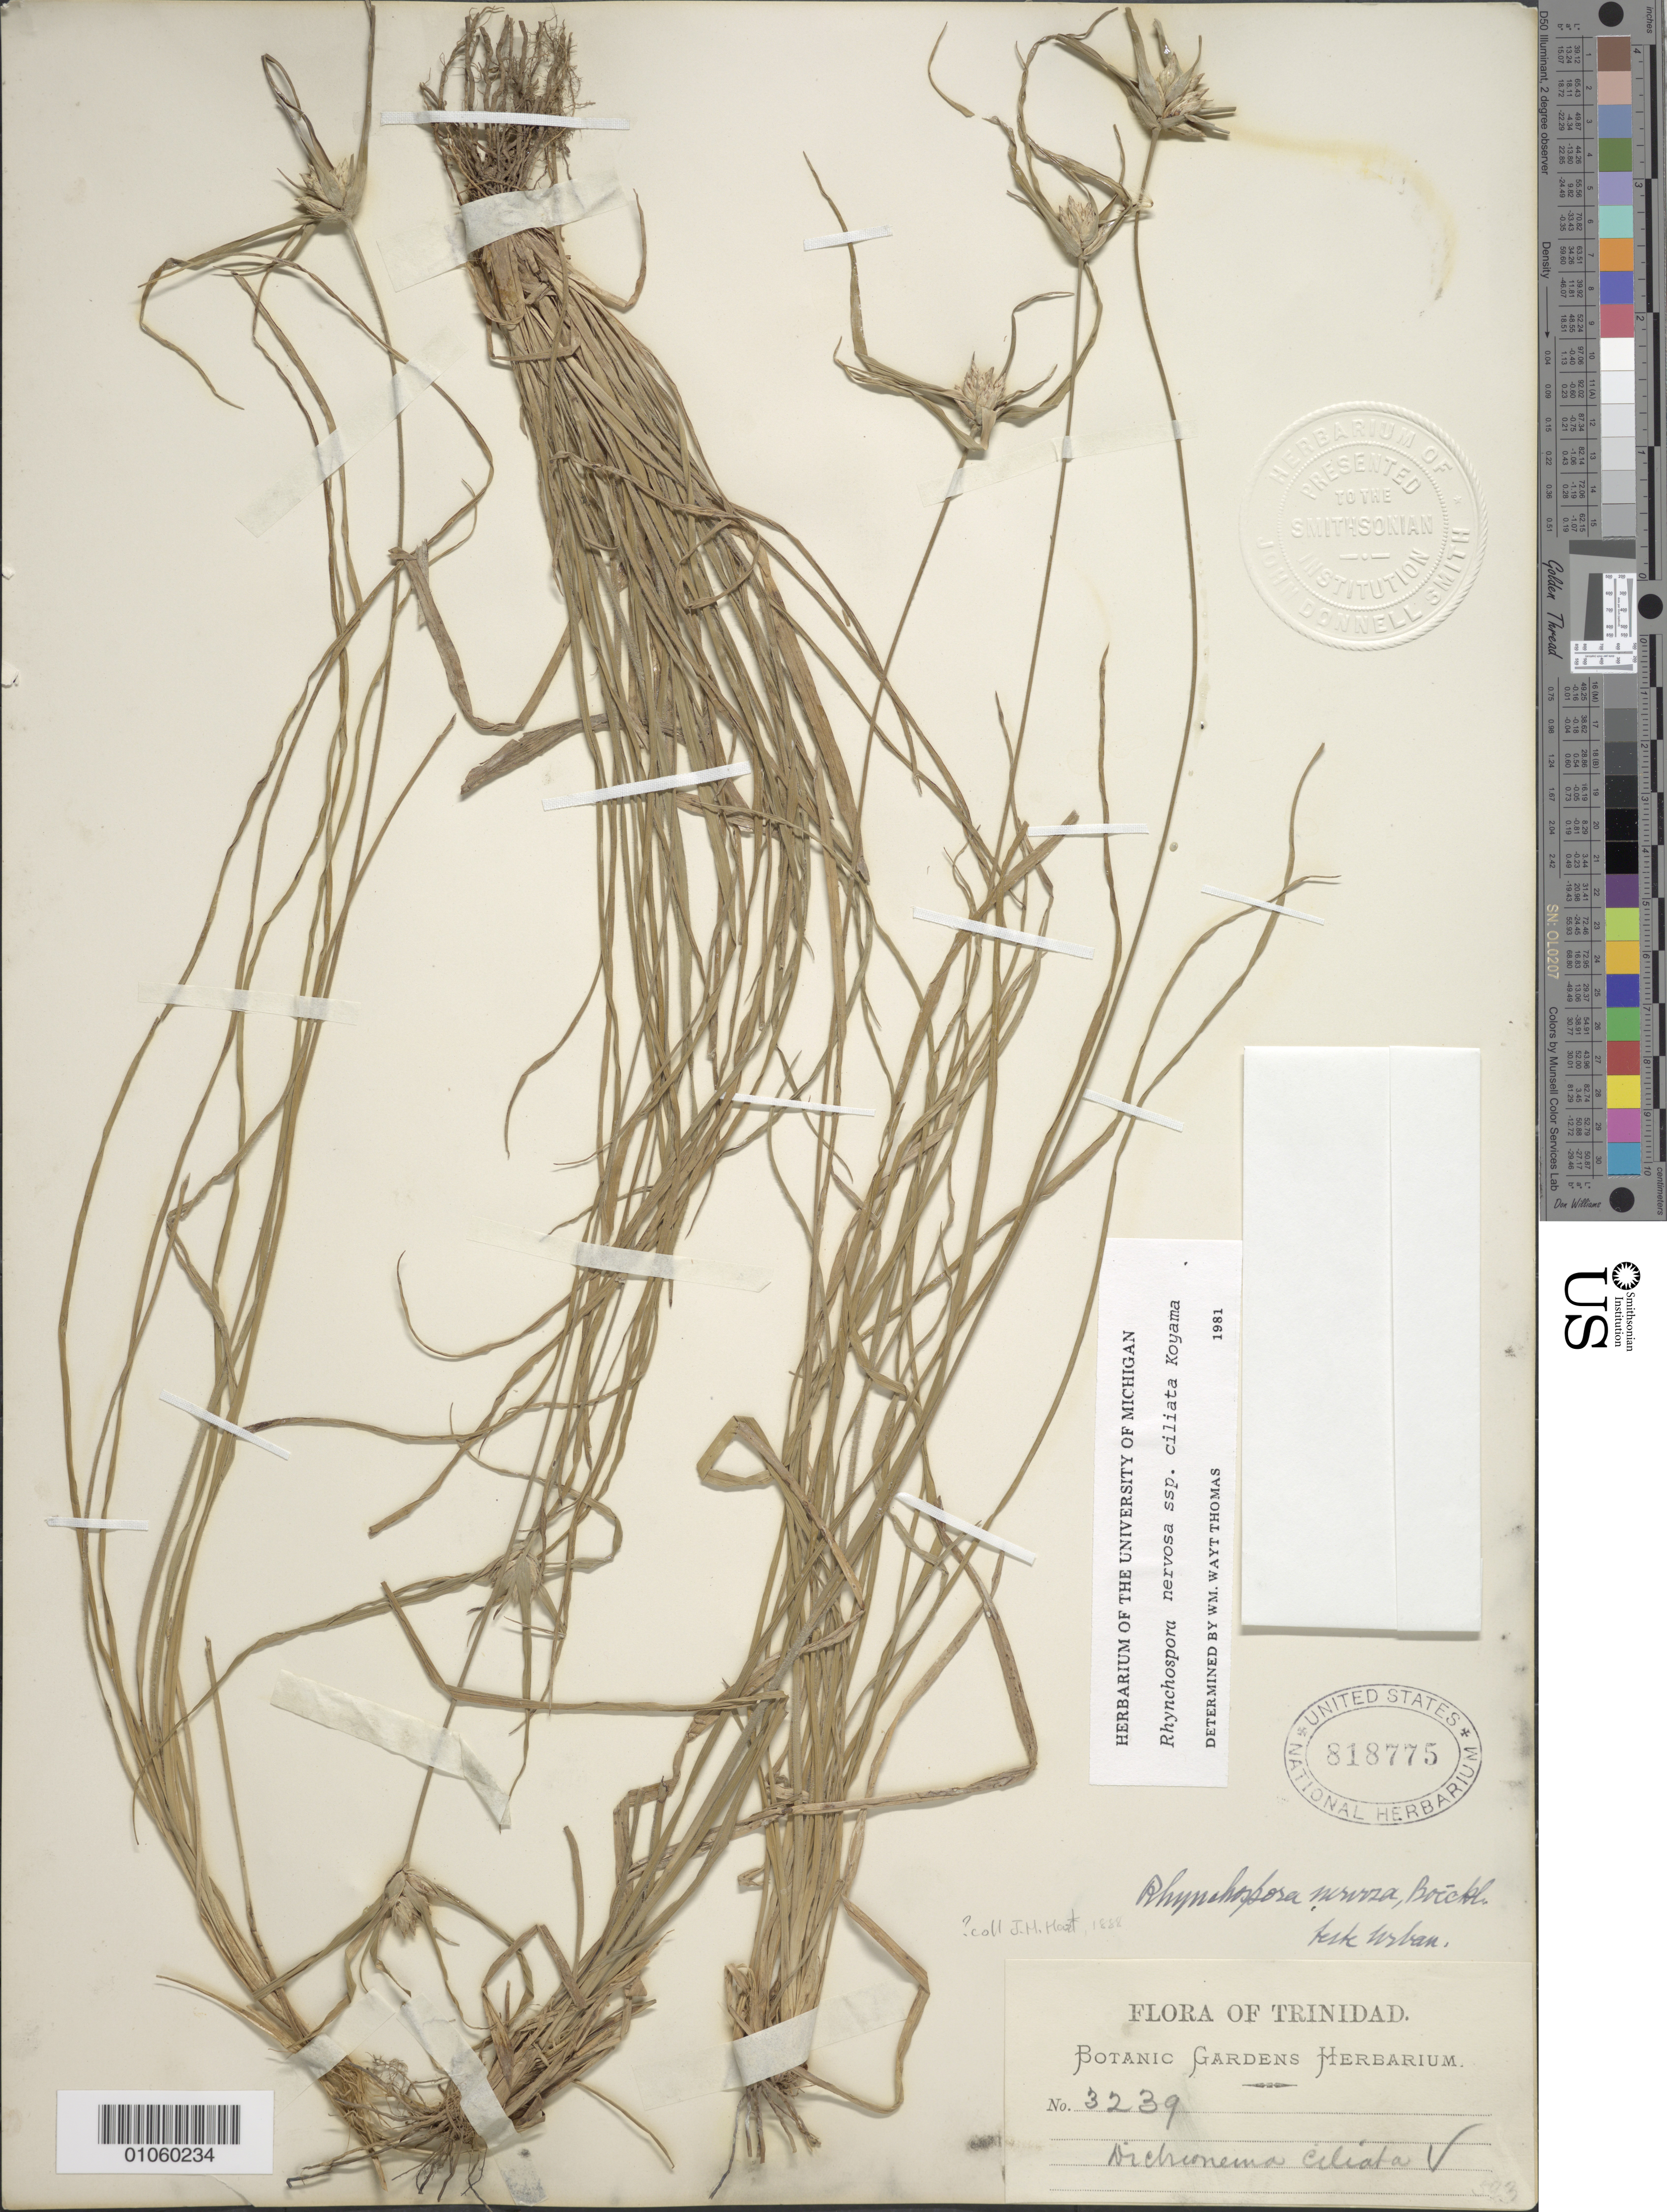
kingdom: Plantae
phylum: Tracheophyta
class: Liliopsida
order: Poales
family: Cyperaceae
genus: Rhynchospora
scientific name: Rhynchospora ciliata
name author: (G. Mey.) Kük.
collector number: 3239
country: Trinidad and Tobago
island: Trinidad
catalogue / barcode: US 818775